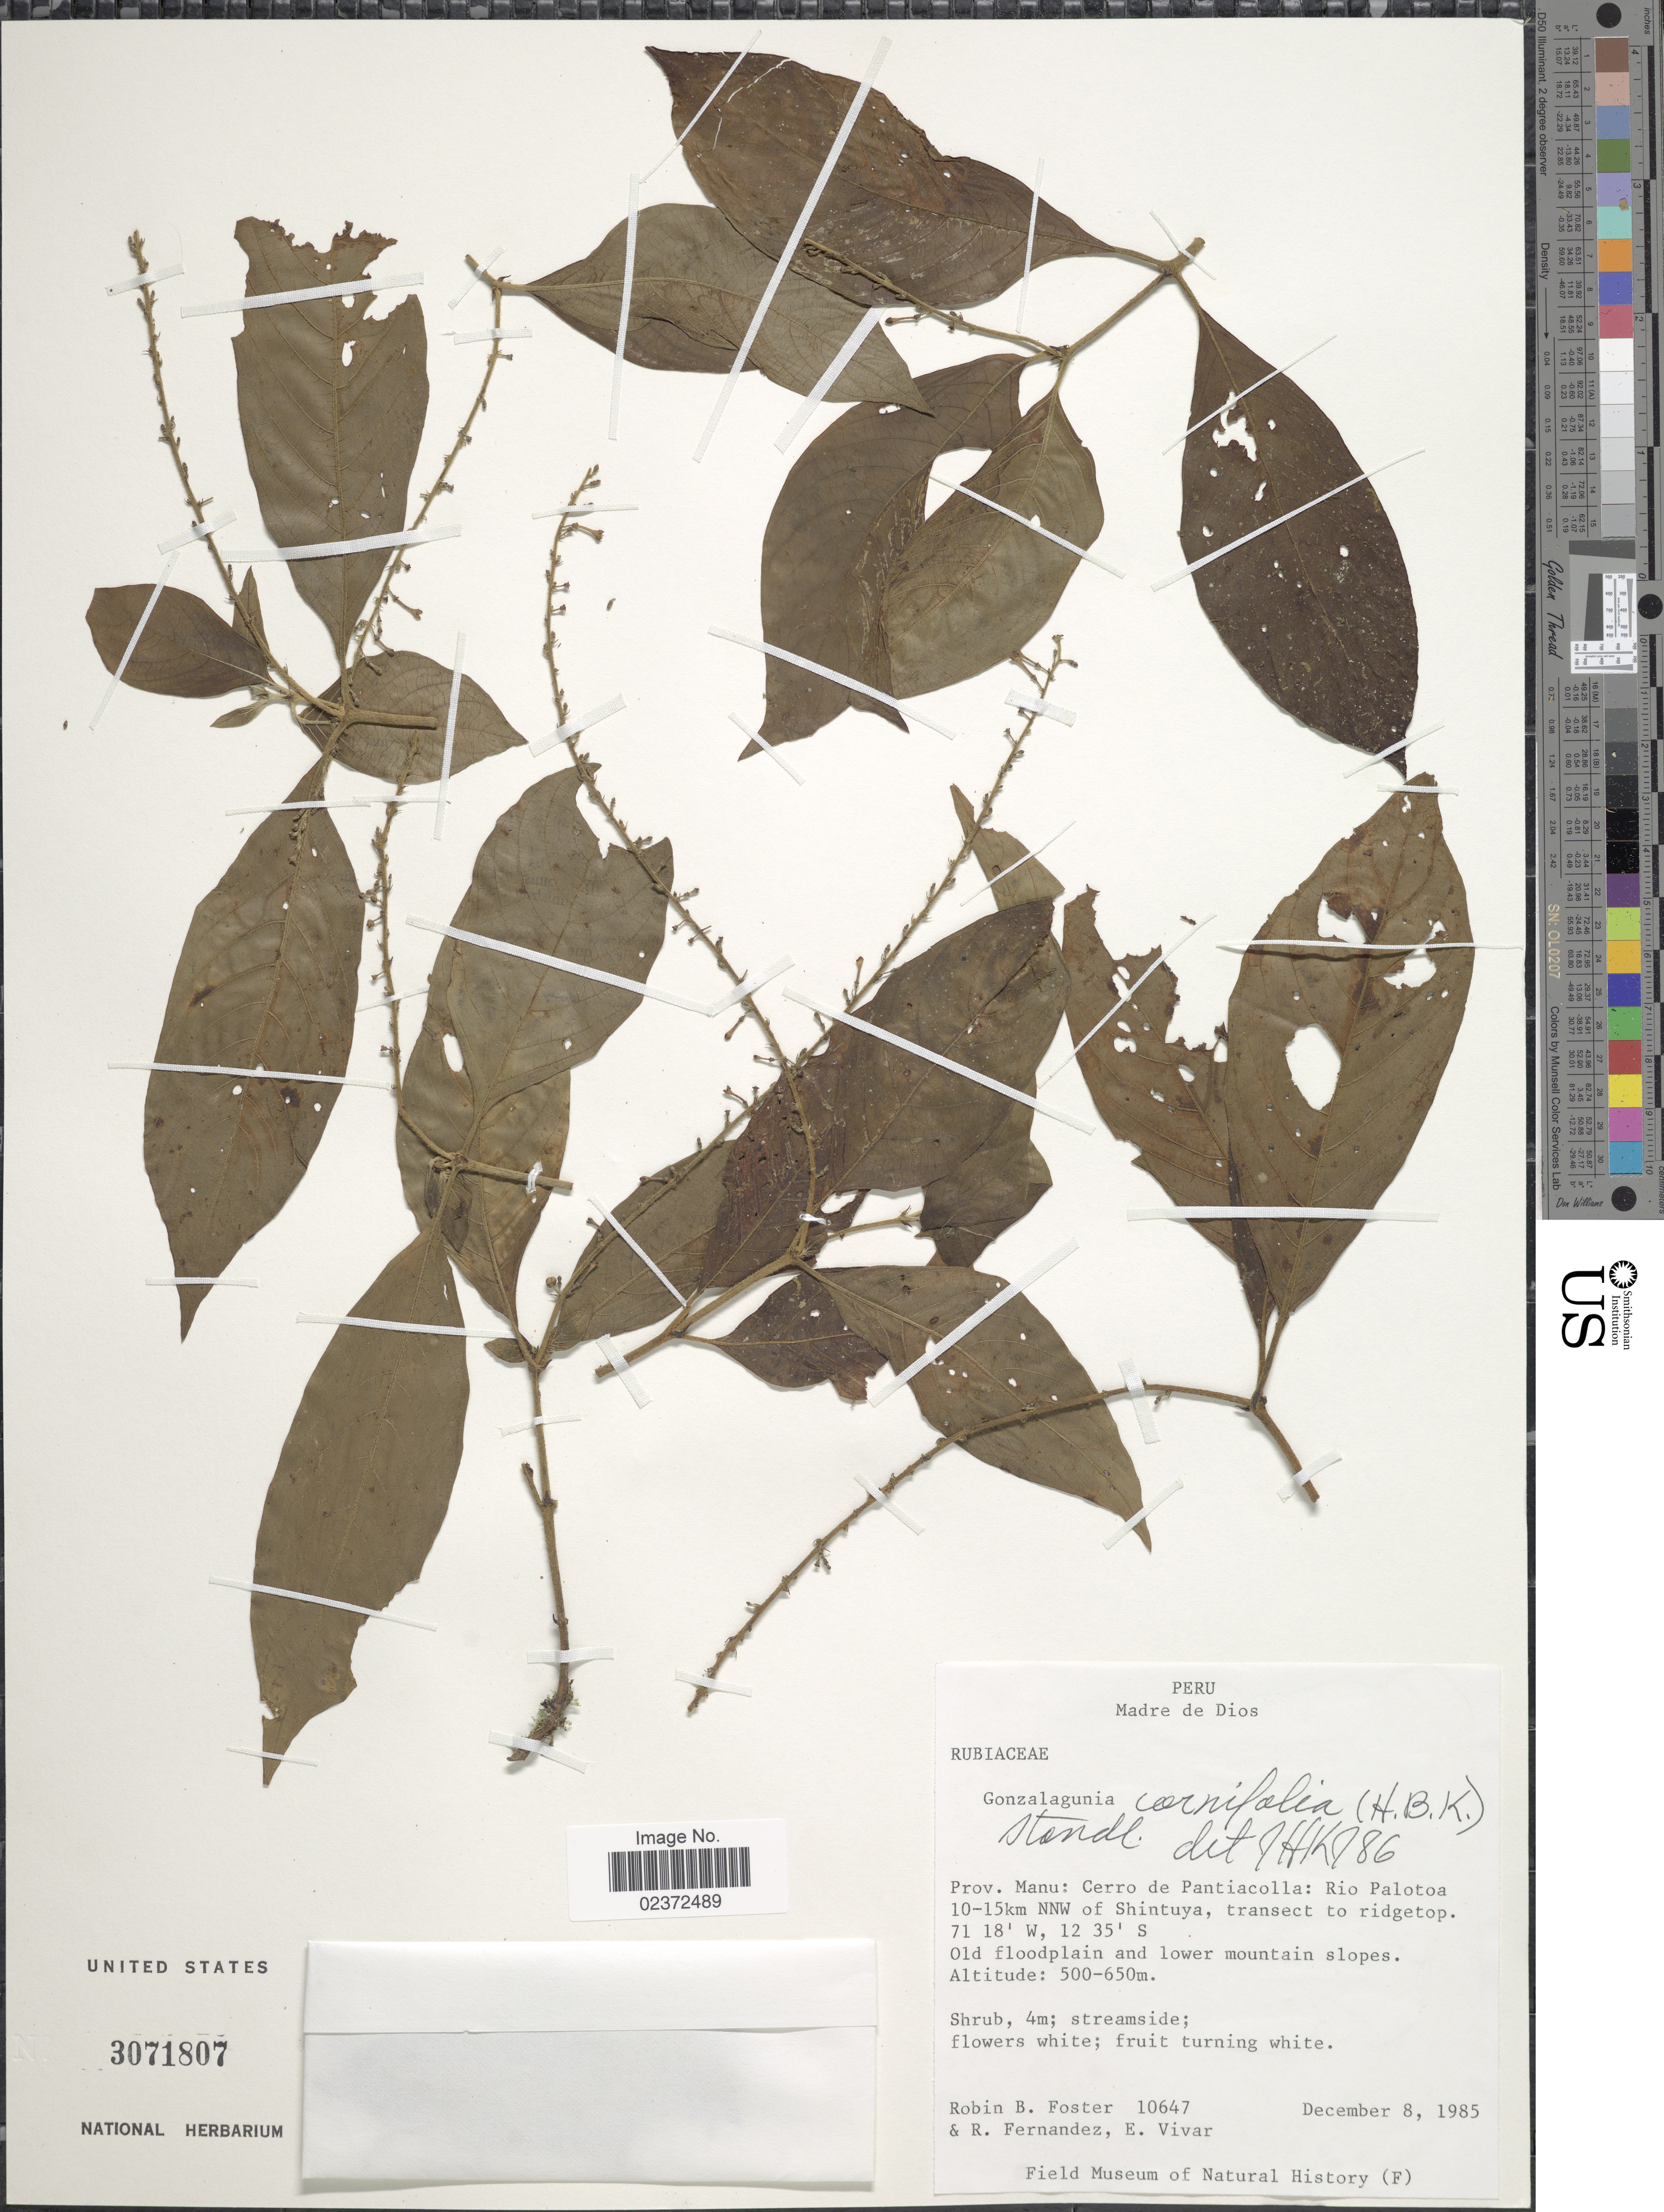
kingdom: Plantae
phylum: Tracheophyta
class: Magnoliopsida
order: Gentianales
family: Rubiaceae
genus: Gonzalagunia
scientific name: Gonzalagunia cornifolia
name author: (Kunth) Standl.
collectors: R. B. Foster, R. Fernandez & E. Vivar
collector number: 10647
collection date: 1985-12-08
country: Peru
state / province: Madre de Dios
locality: Prov. Manu: Cerro de Pantiacolla: Rio Palotoa 10-15km NNW of Shintuya, transect to ridgetop, Old floodplain and lower mountain slopes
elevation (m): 500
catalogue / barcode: US 3071807